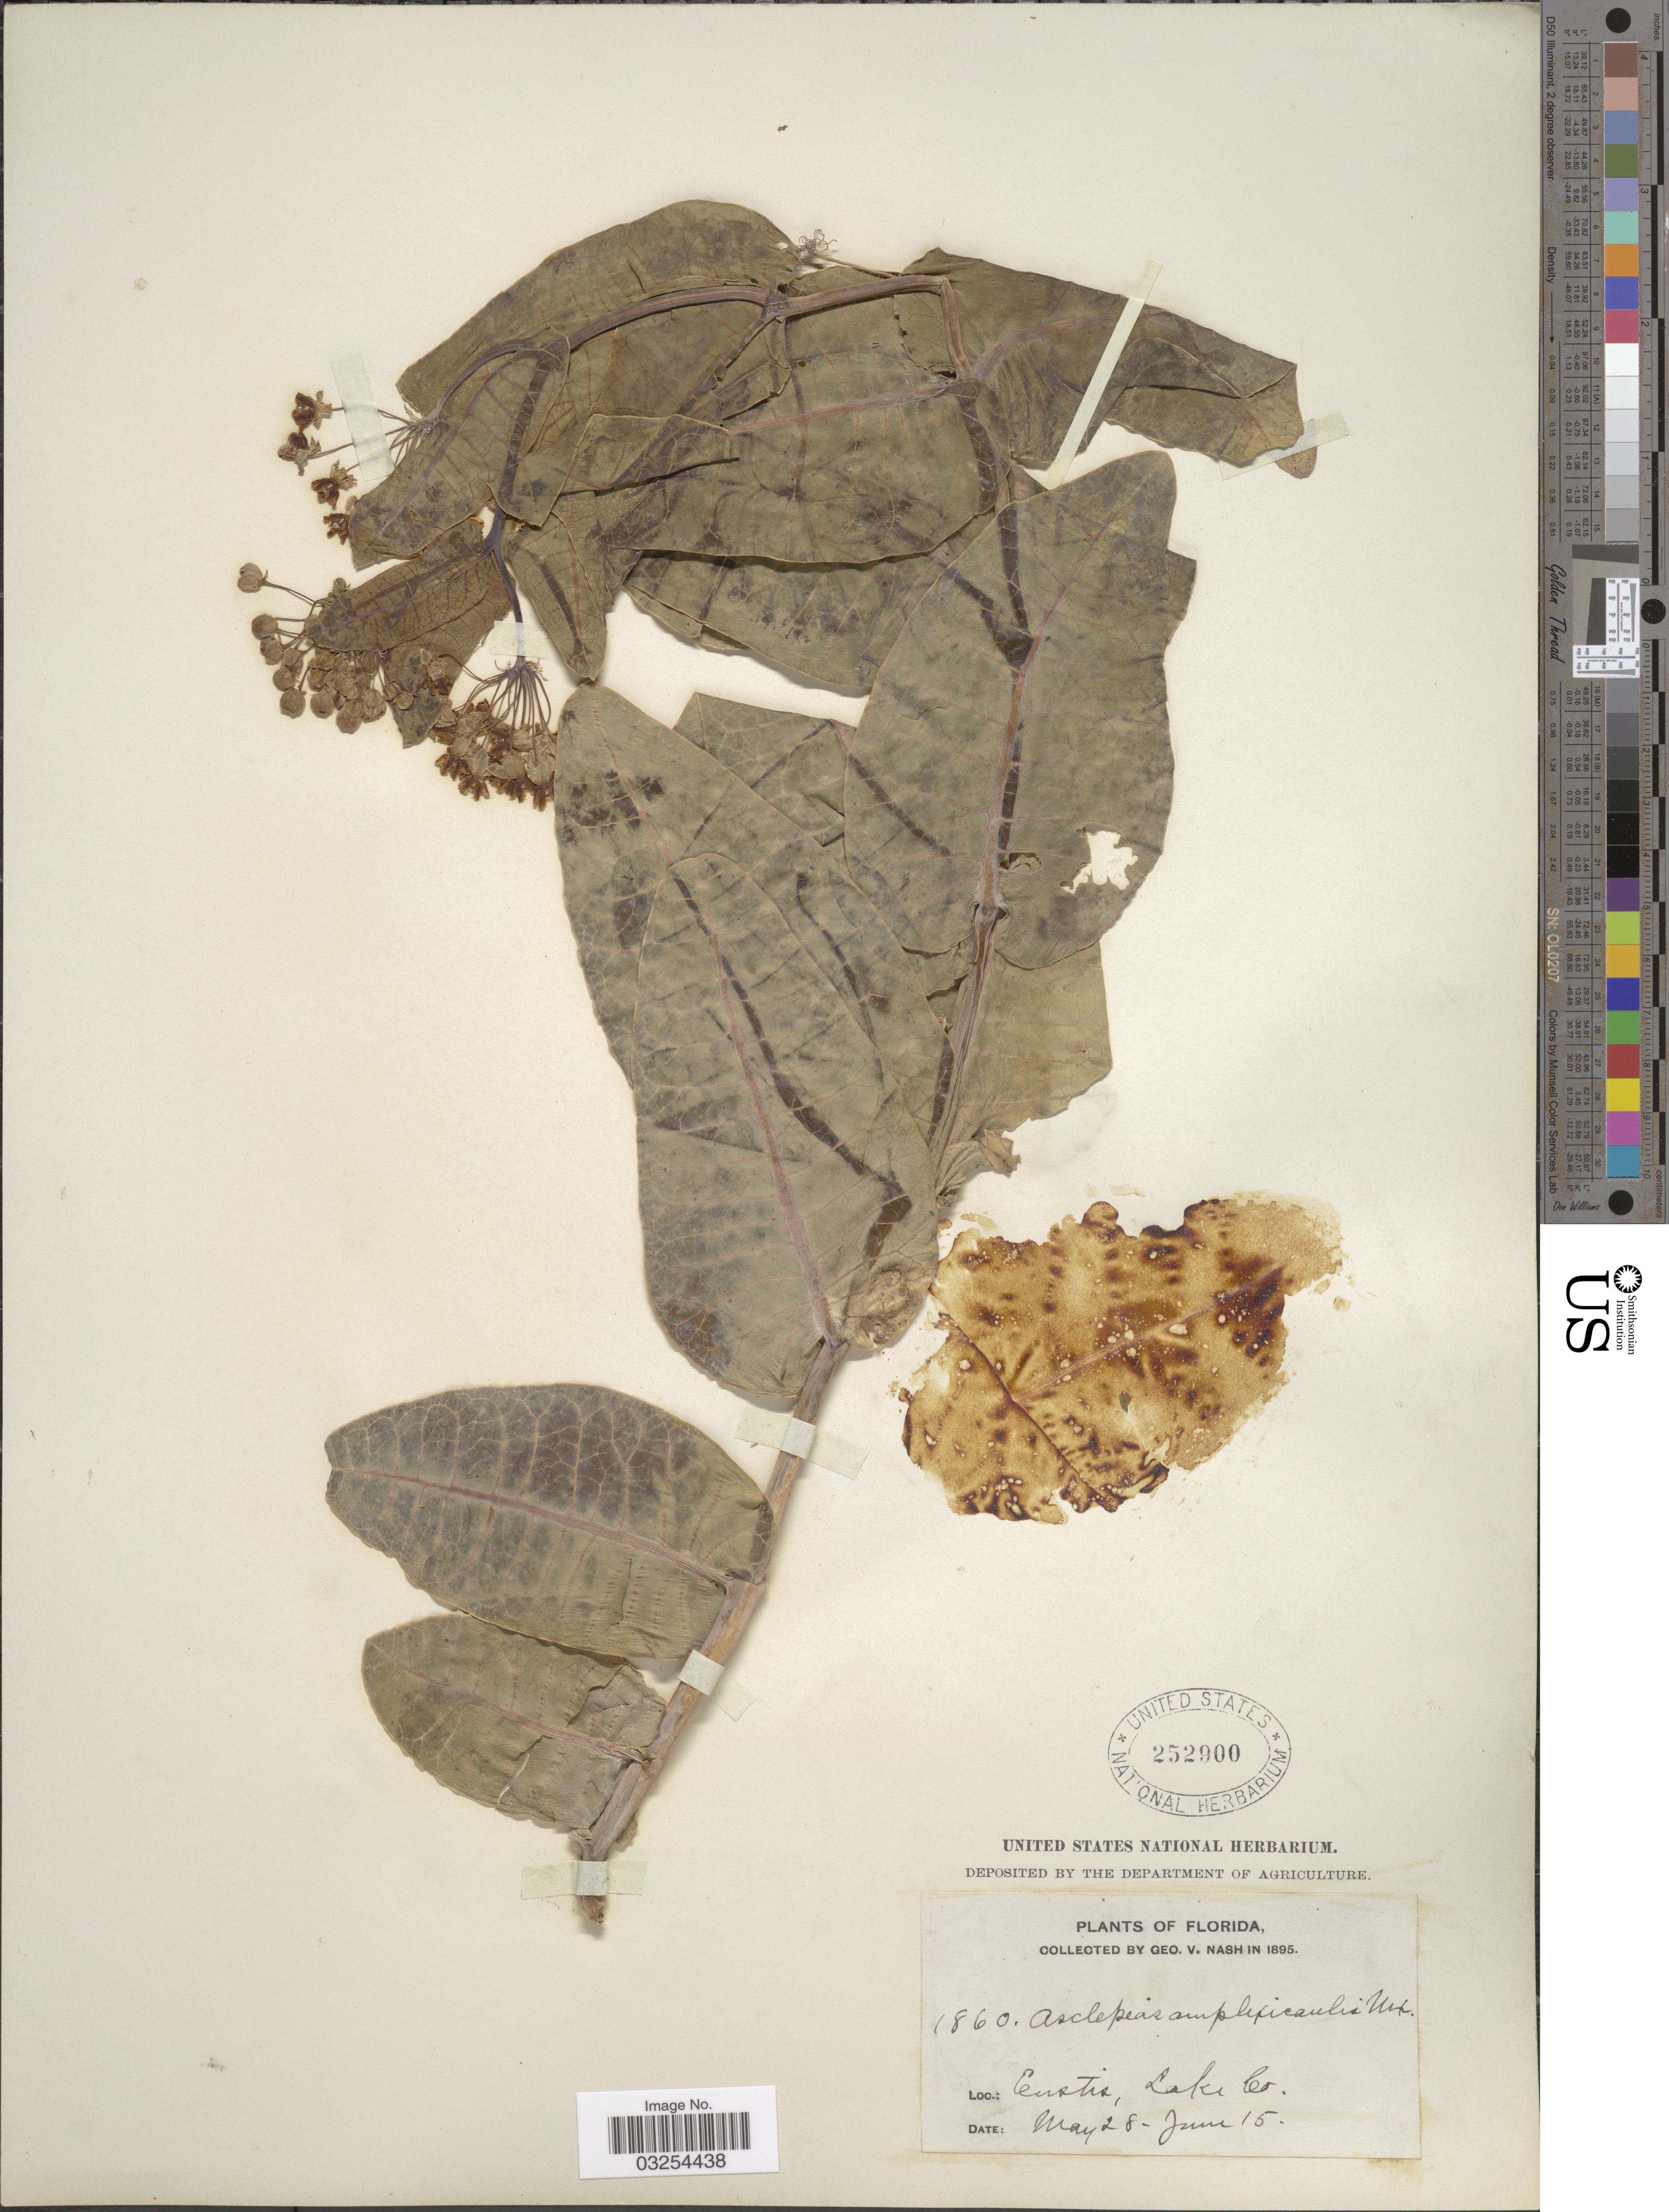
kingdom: Plantae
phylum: Tracheophyta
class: Magnoliopsida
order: Gentianales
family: Apocynaceae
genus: Asclepias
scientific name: Asclepias humistrata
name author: Walter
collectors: G. V. Nash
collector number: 1860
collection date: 1895-05-28/1895-06-15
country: United States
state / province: Florida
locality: Eustis, Lake Co.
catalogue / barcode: US 252900